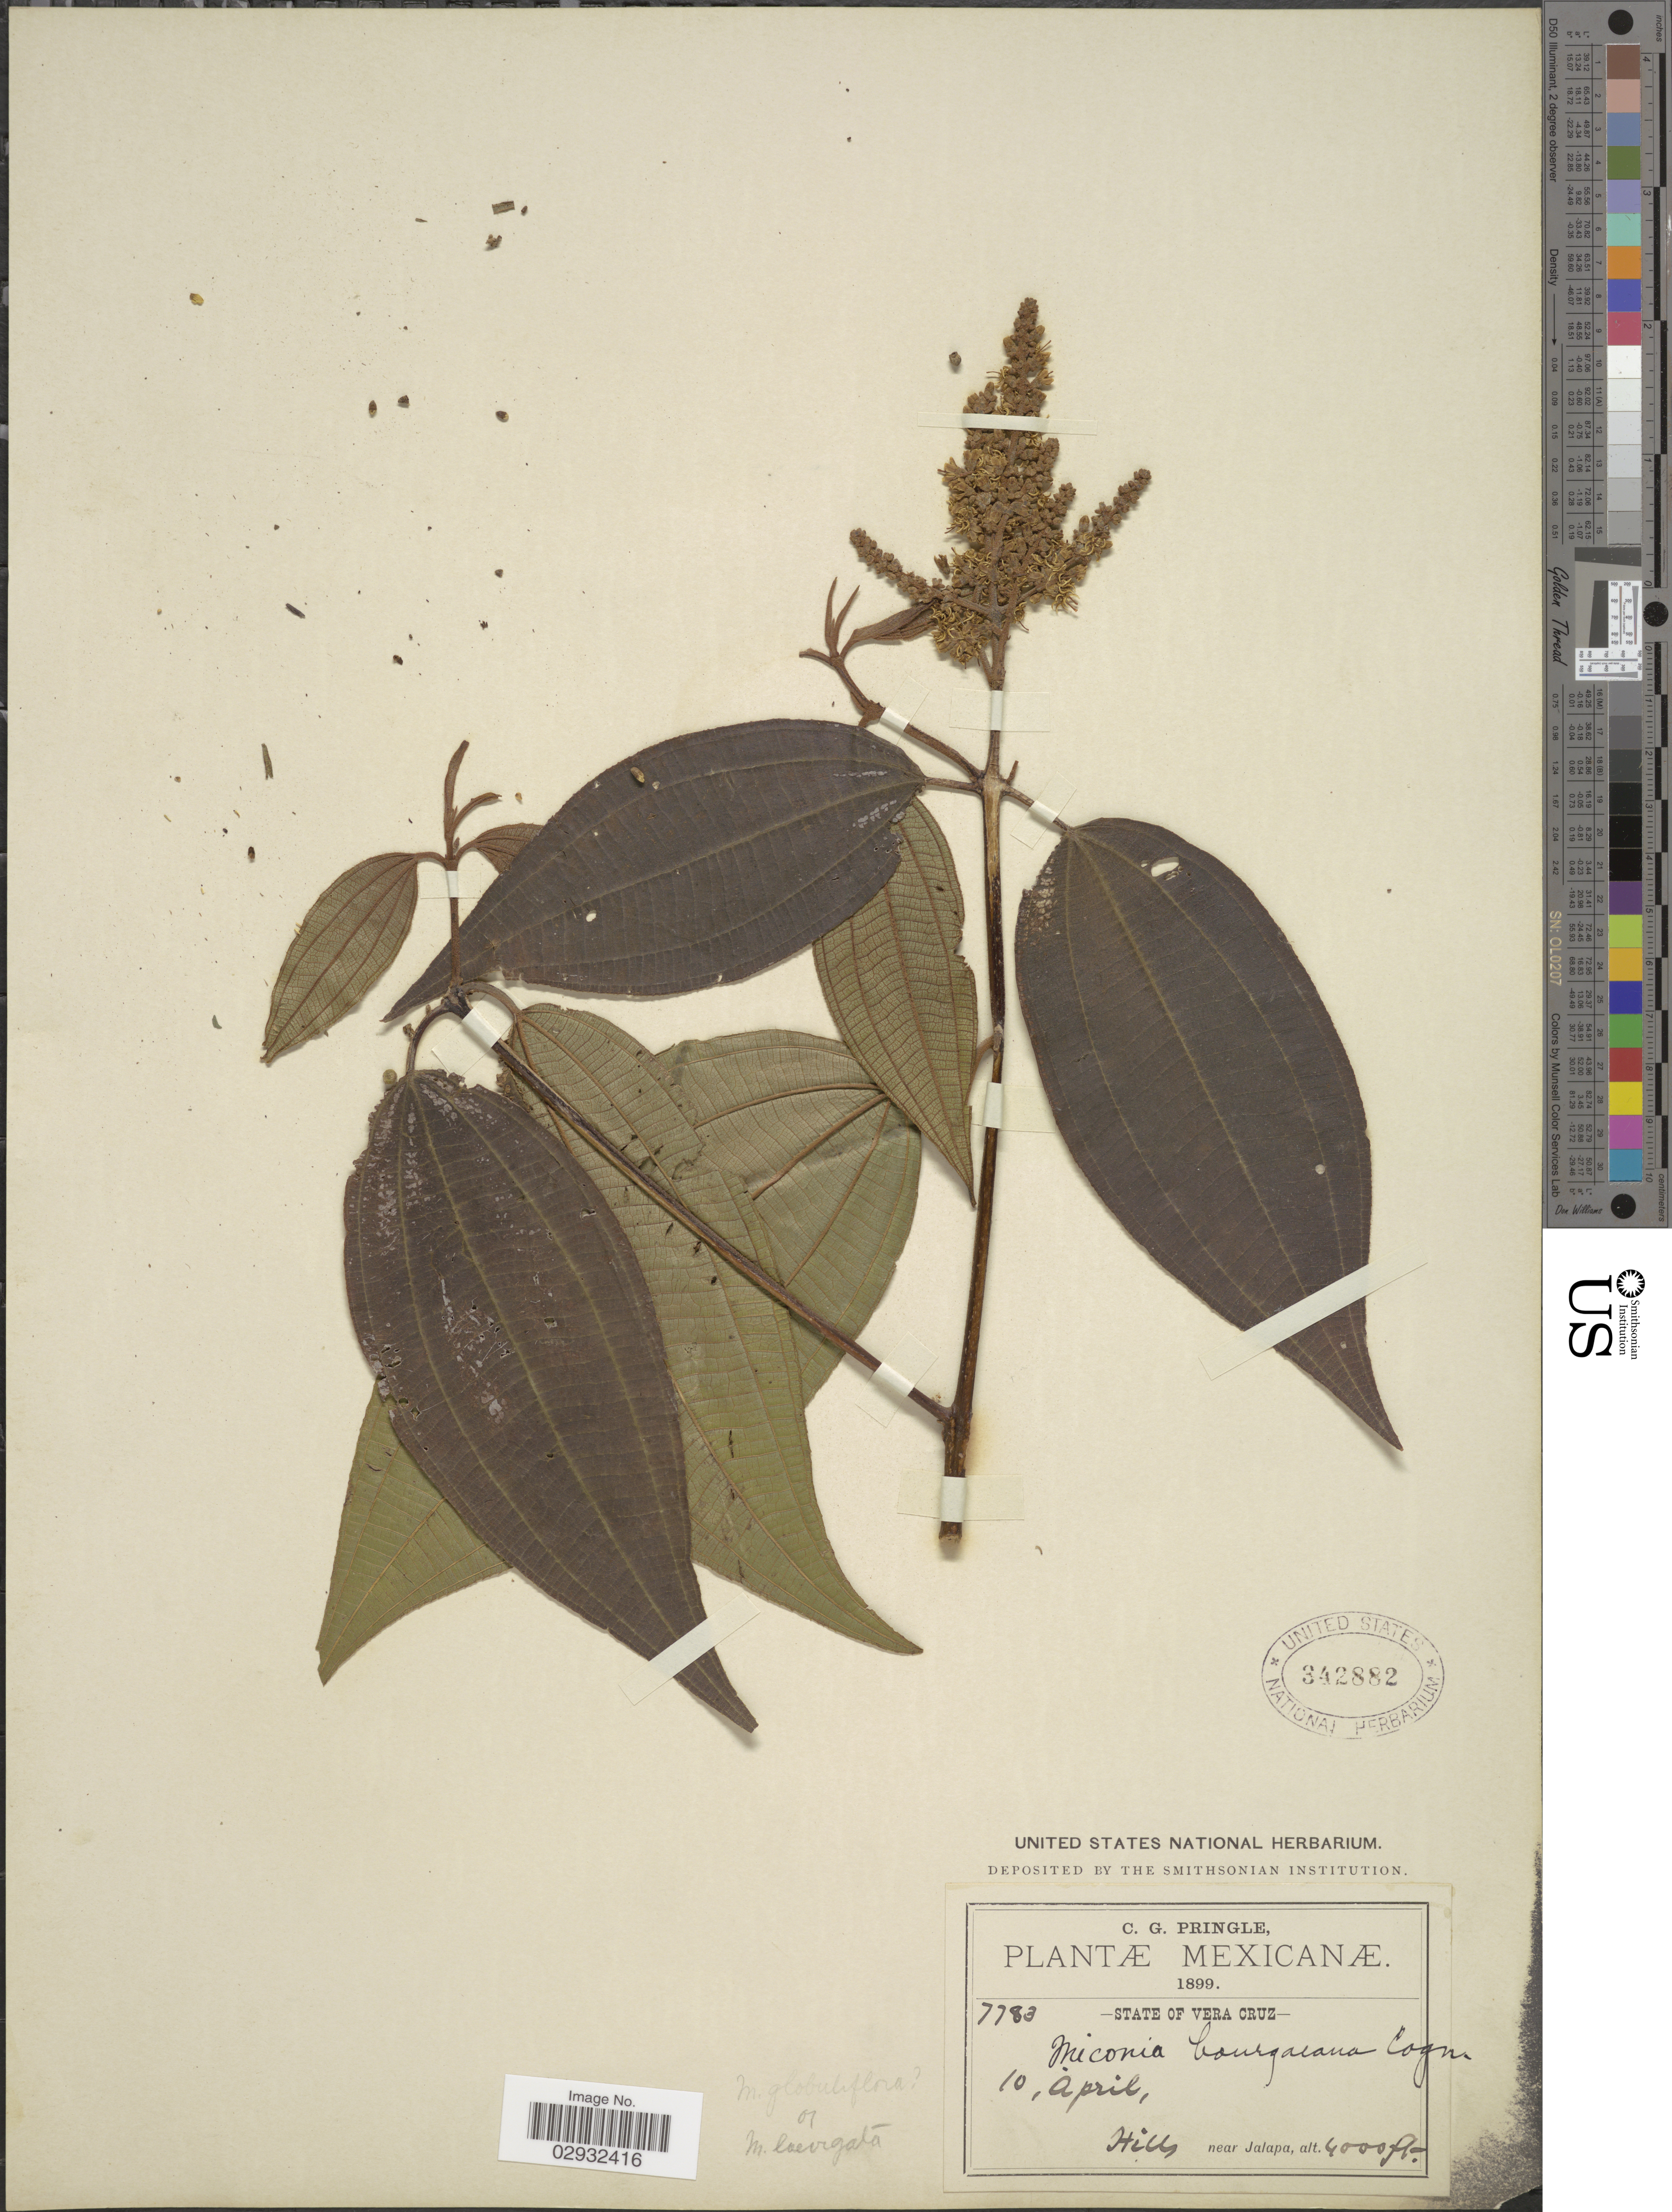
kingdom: Plantae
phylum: Tracheophyta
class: Magnoliopsida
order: Myrtales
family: Melastomataceae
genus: Miconia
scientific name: Miconia desmantha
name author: Benth.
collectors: C. G. Pringle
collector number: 7783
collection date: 1899-04-10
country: Mexico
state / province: Veracruz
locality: Hills near Jalapa.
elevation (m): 1219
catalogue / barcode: US 342882